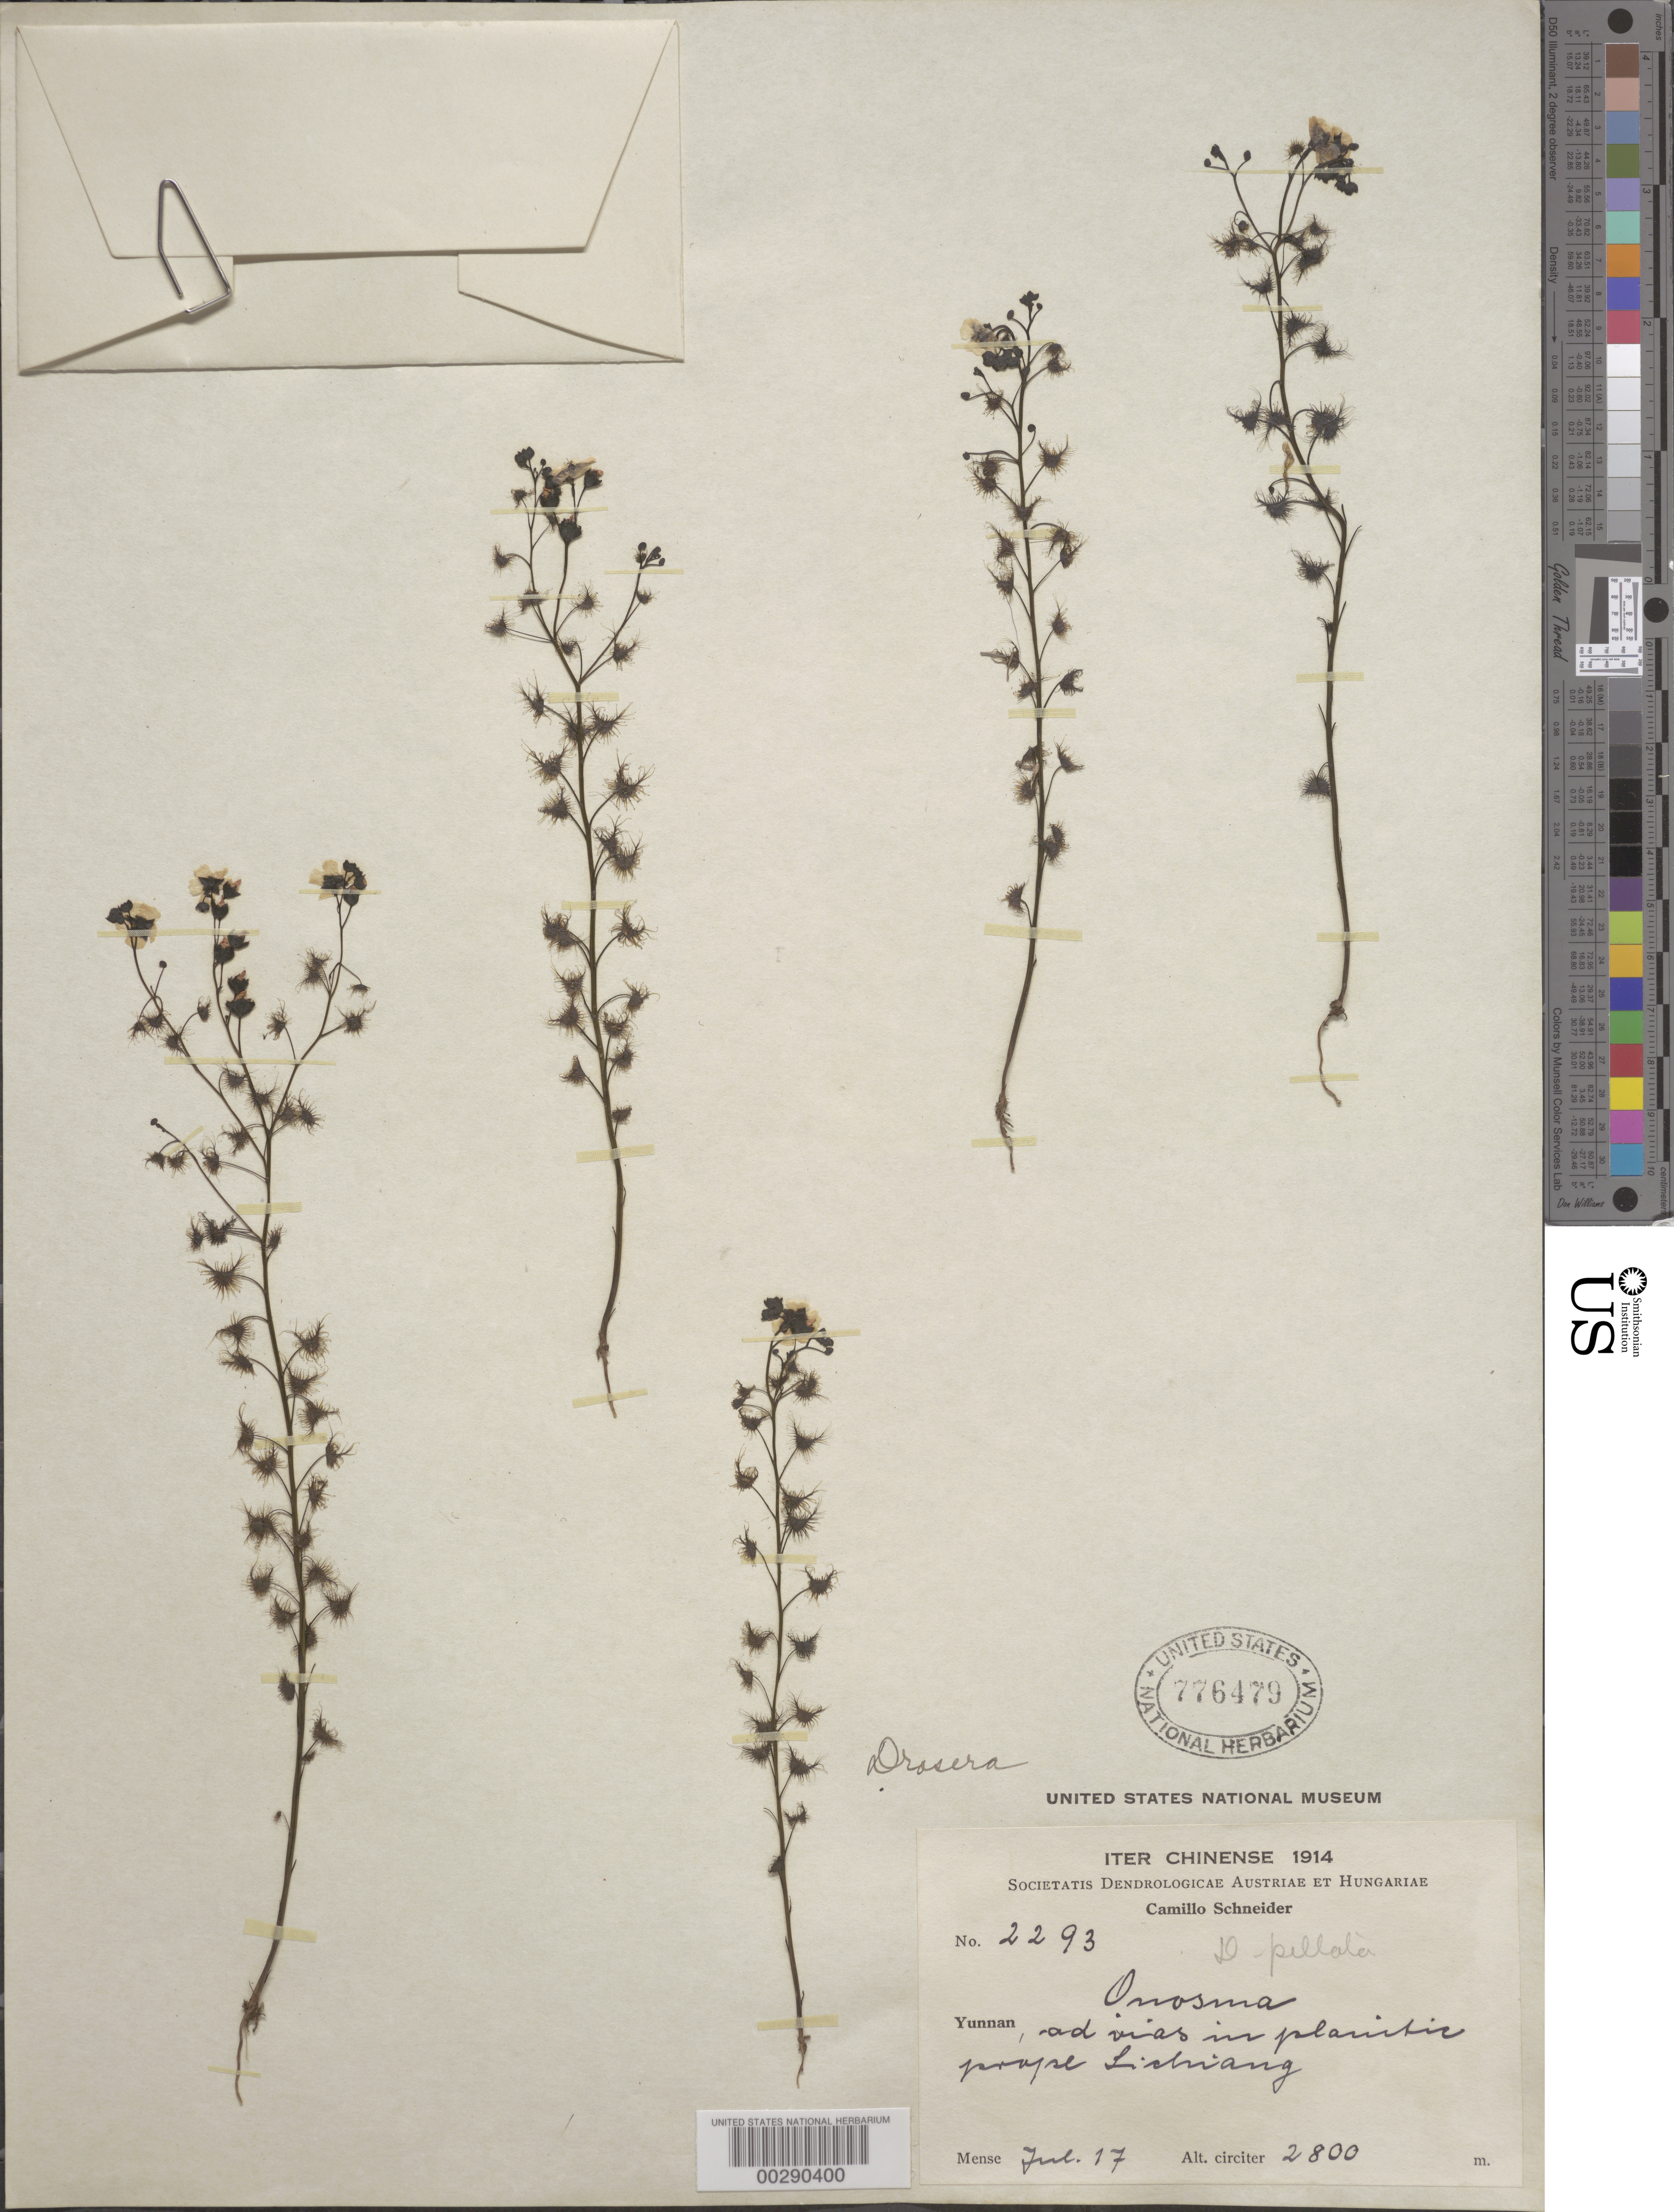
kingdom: Plantae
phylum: Tracheophyta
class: Magnoliopsida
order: Caryophyllales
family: Droseraceae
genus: Drosera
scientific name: Drosera peltata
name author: Sm. ex Willd.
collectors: C. K. Schneider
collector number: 2293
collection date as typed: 17 Feb 1914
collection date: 1914-02-17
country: China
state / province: Yunnan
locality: Near lichiang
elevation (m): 2800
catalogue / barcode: US 776479